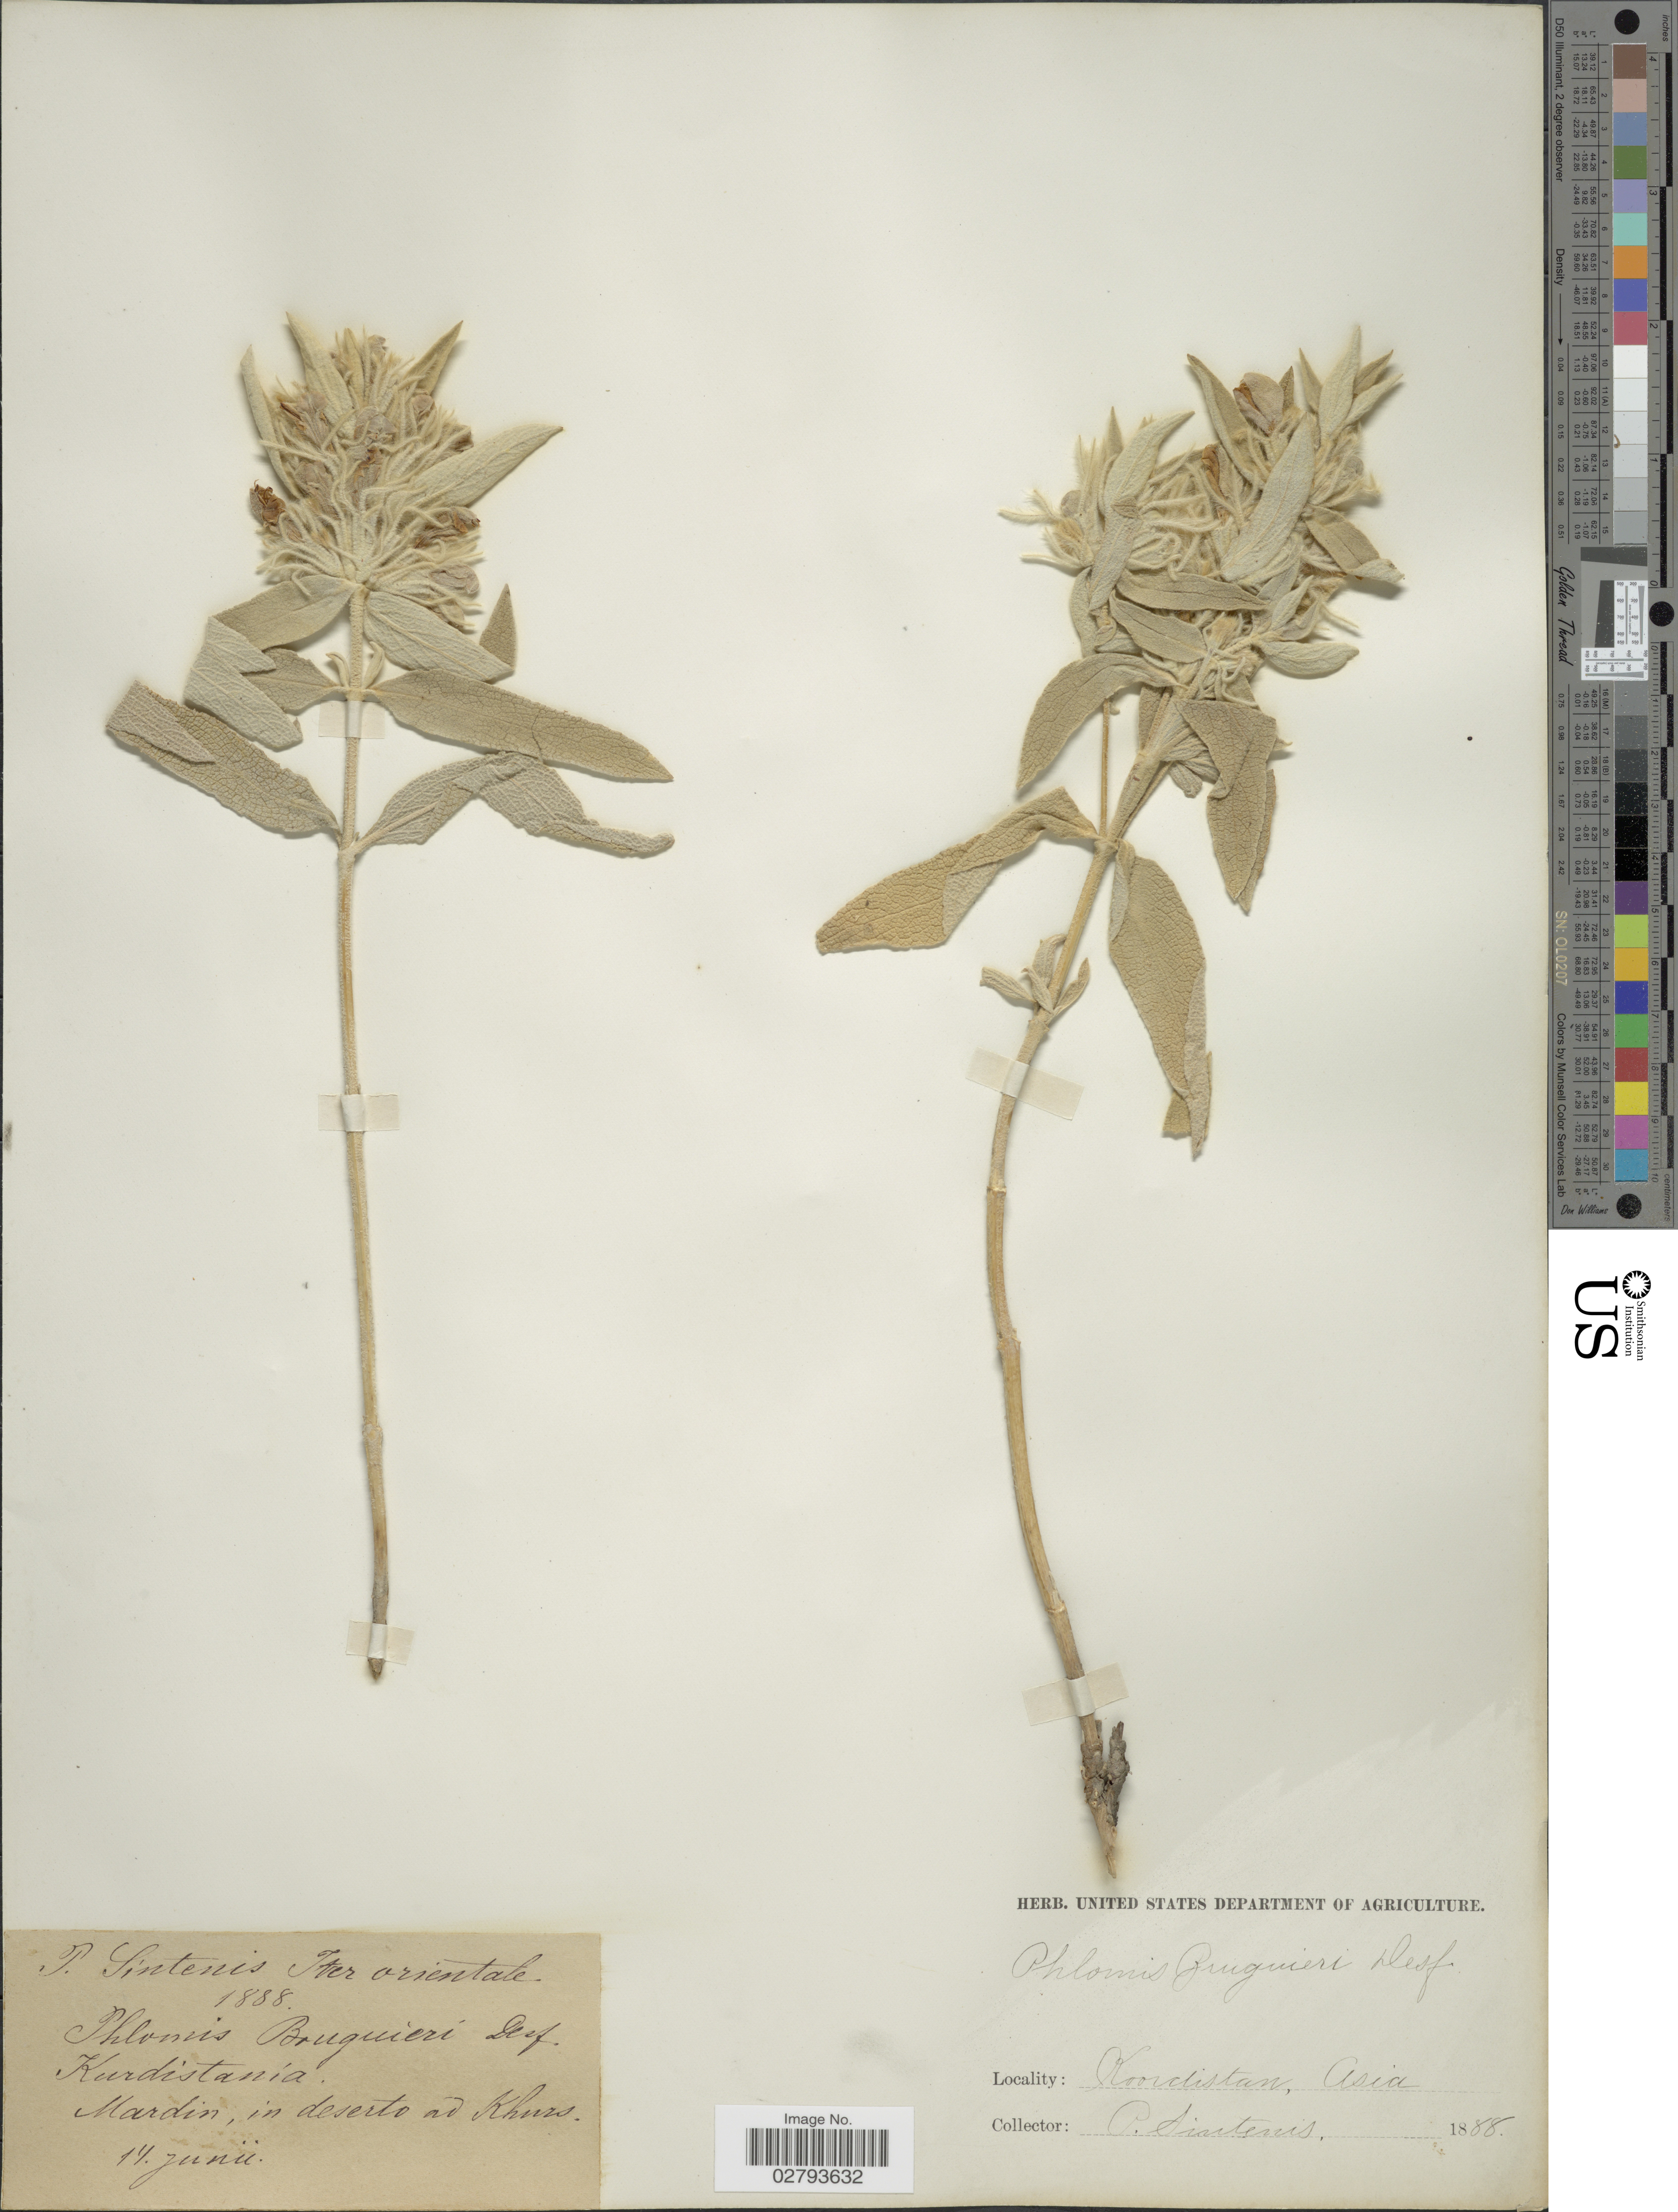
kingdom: Plantae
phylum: Tracheophyta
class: Magnoliopsida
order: Lamiales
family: Lamiaceae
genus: Phlomis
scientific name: Phlomis bruguieri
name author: Desf.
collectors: P. Sintenis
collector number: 1047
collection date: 1888-06-14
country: Turkey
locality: Mardin, in deserto ad Khurs.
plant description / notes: This collection is part of Paul Sintenis' “Iter Orientale 1888” trip, and the collector number is 1047.